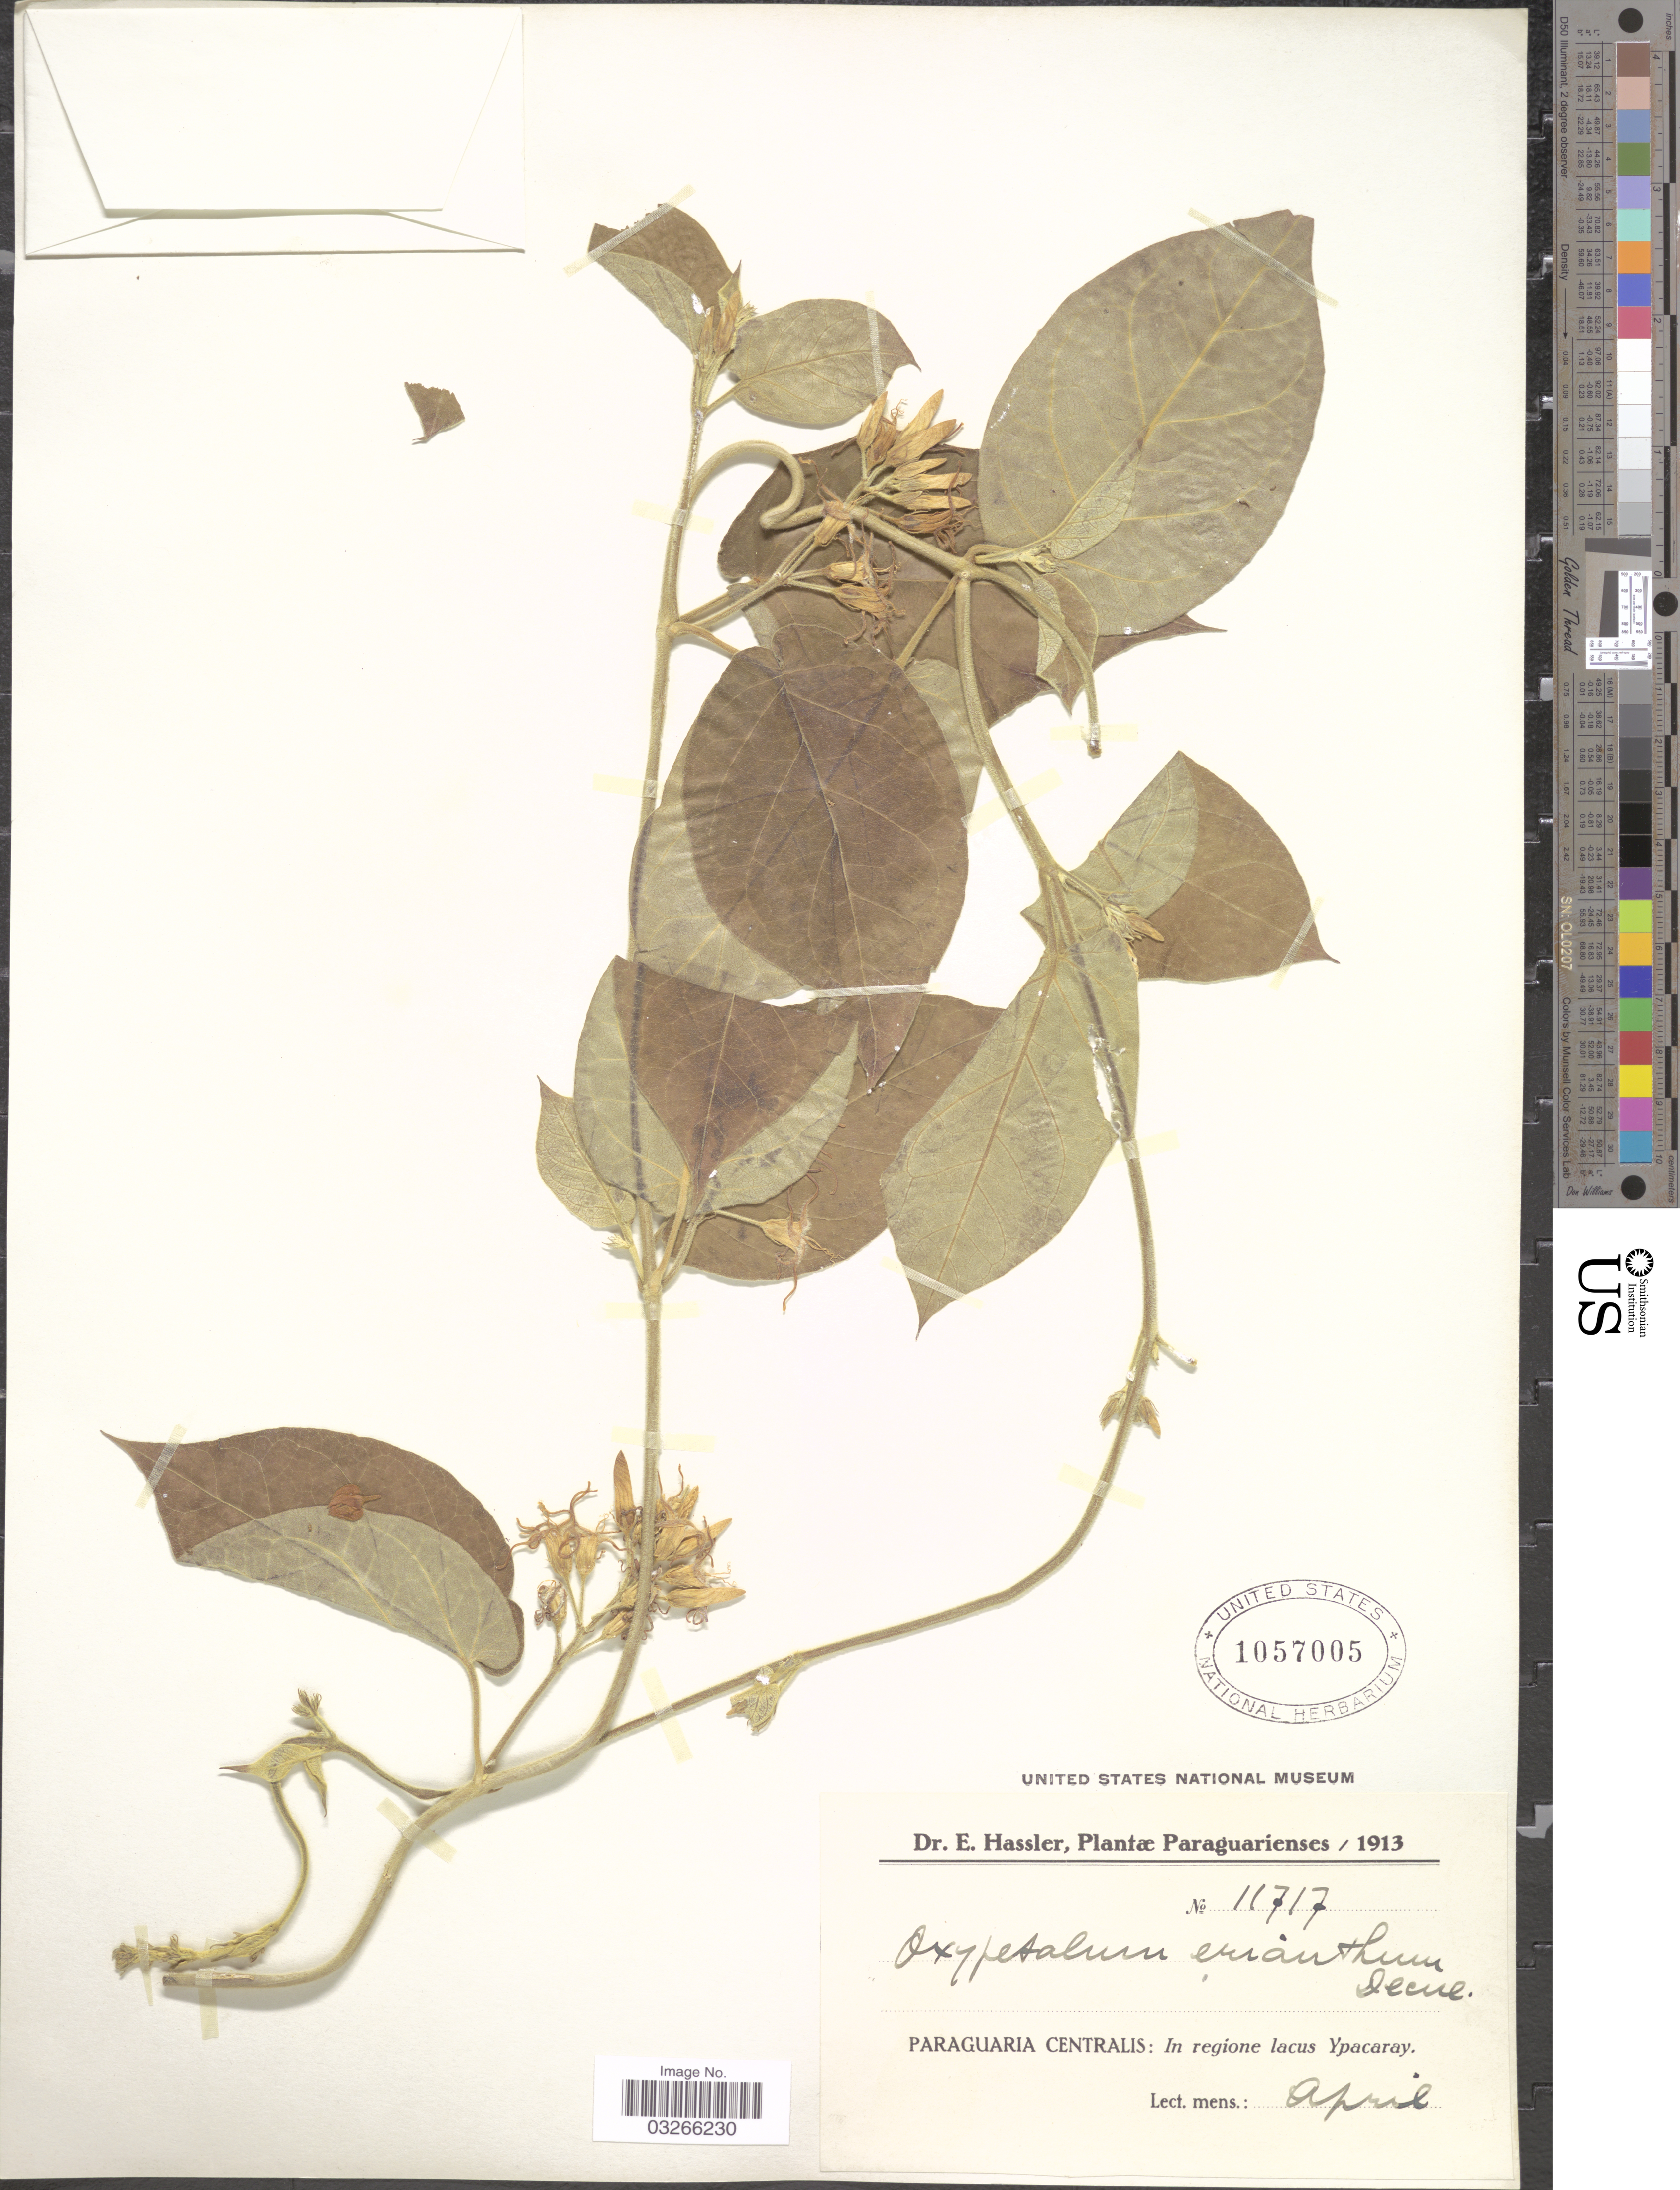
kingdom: Plantae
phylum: Tracheophyta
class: Magnoliopsida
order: Gentianales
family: Apocynaceae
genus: Oxypetalum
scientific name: Oxypetalum erianthum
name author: Decne.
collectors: E. Hassler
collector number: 11717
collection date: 1913-04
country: Paraguay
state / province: Paraguari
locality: Paraguaria Centralis: In regione lacus Ypacaray.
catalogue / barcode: US 1057005